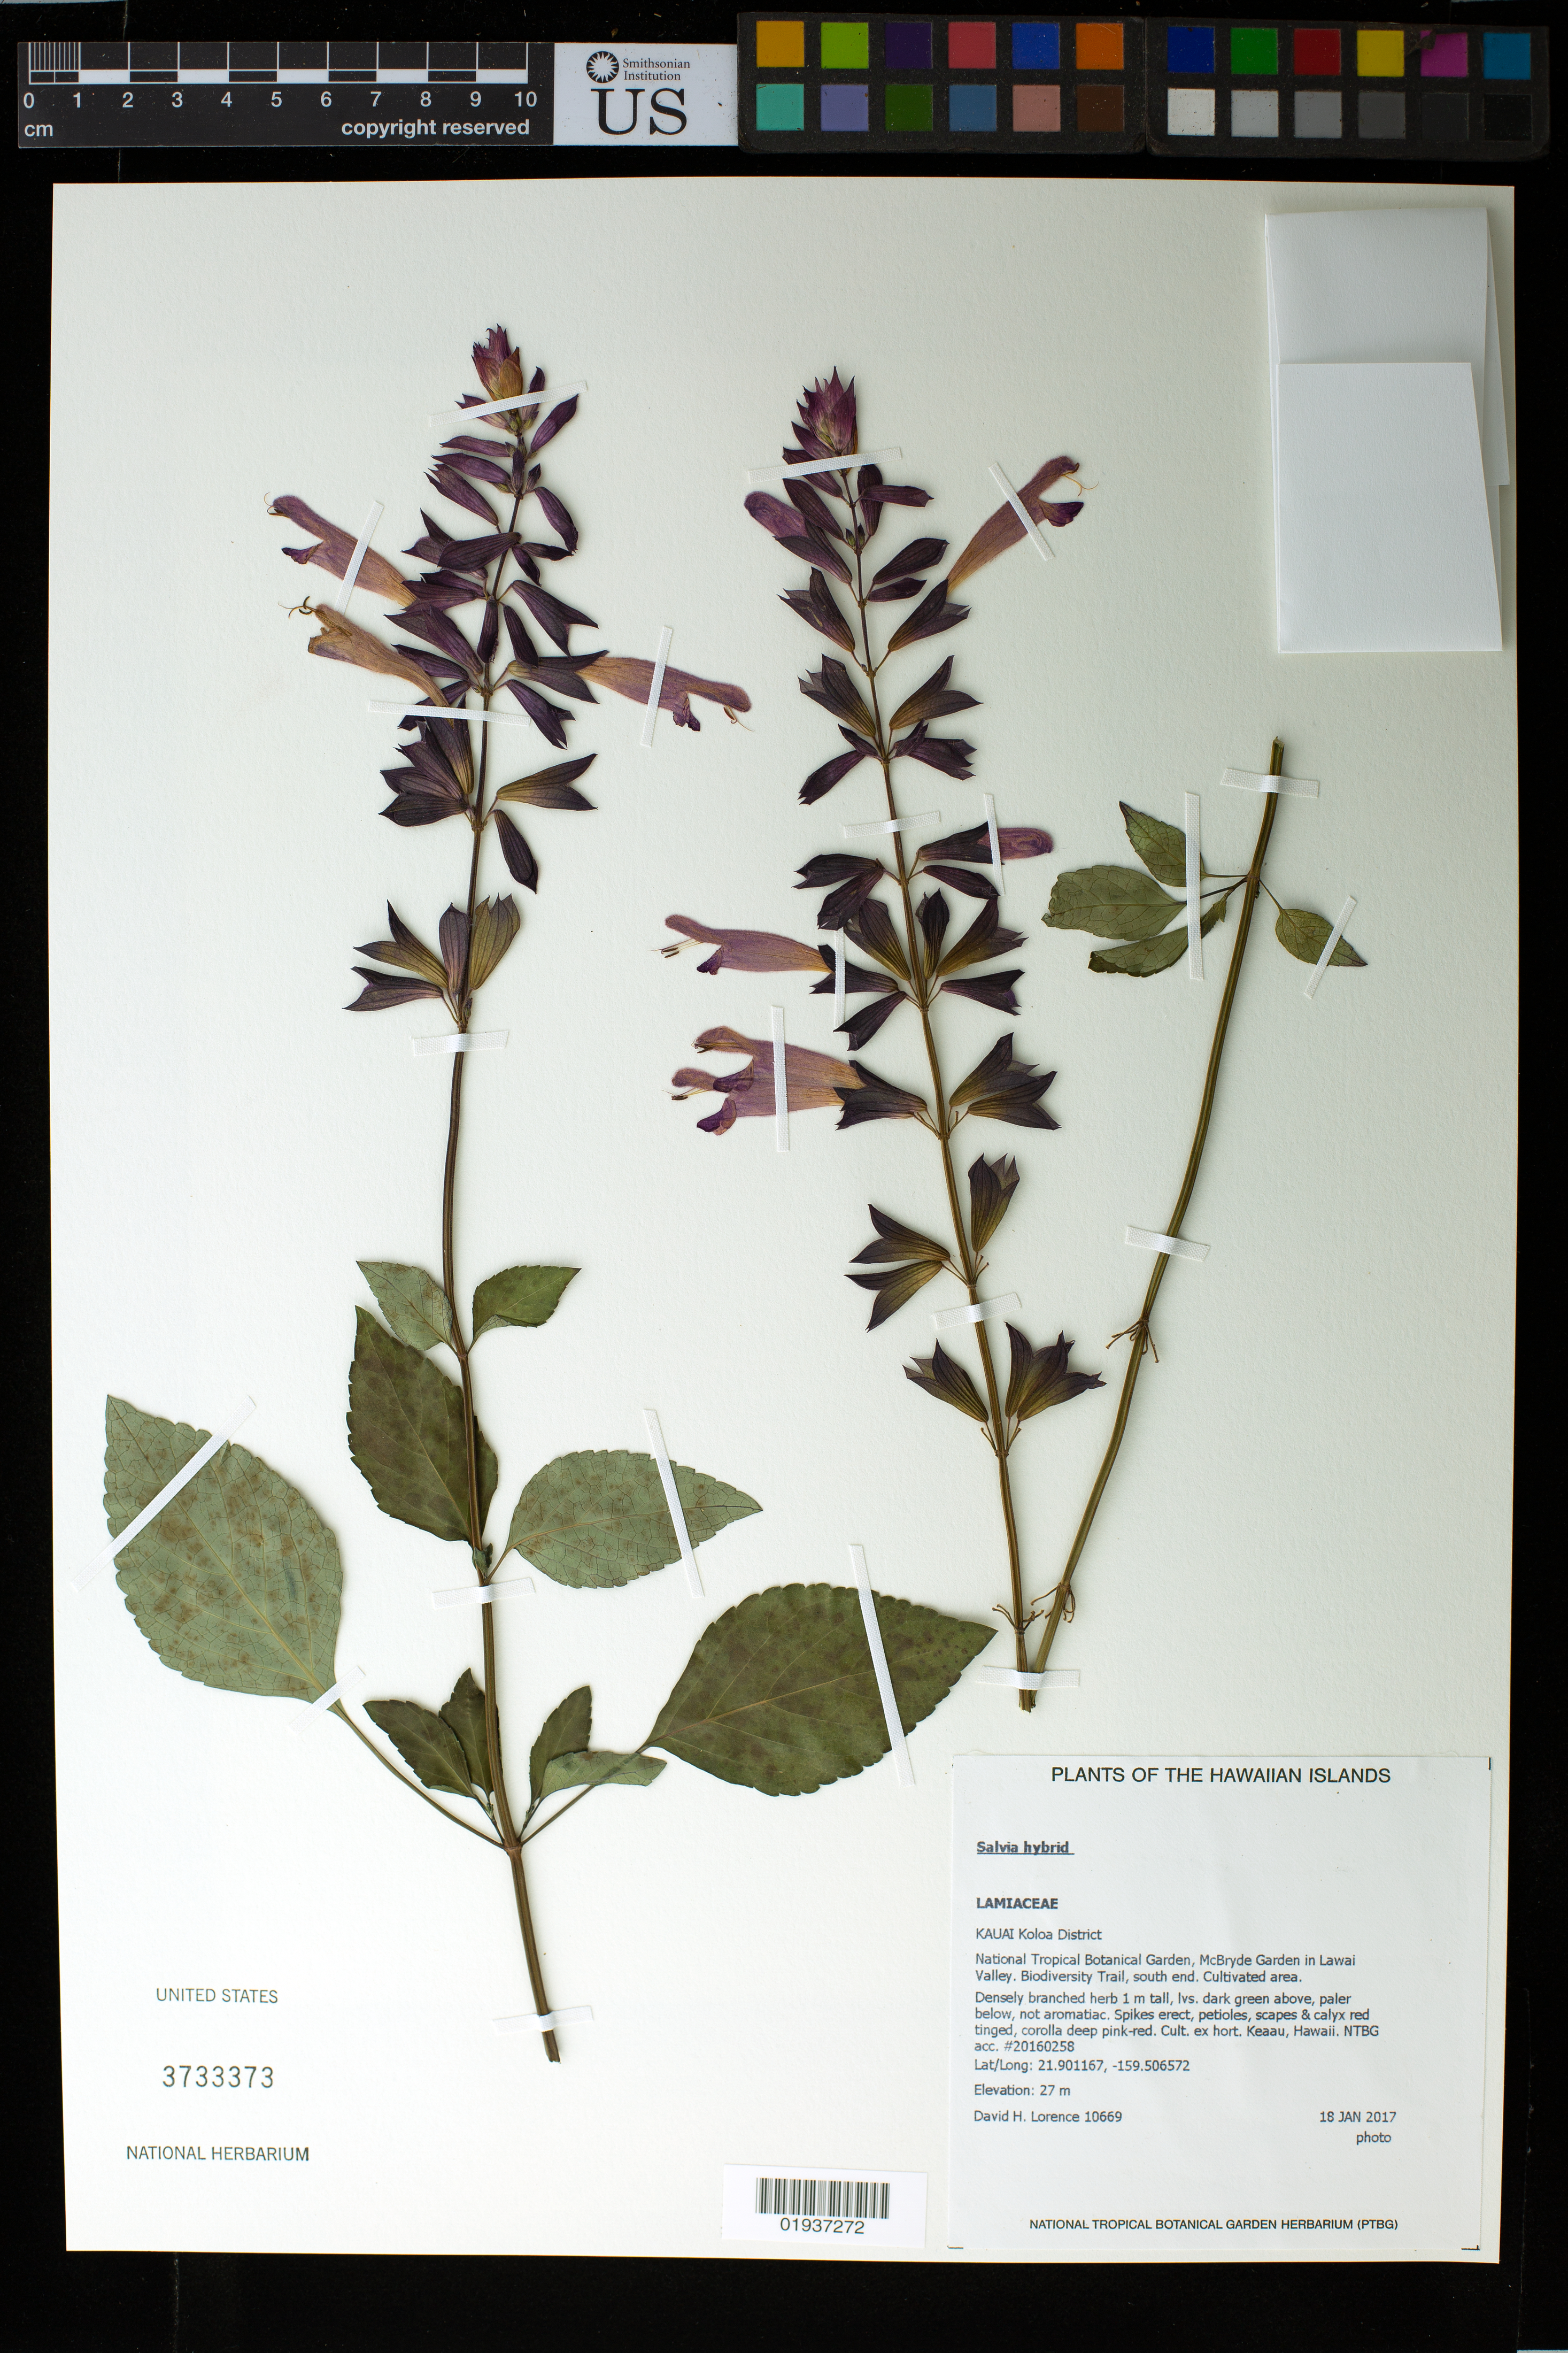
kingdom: Plantae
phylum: Tracheophyta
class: Magnoliopsida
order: Lamiales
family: Lamiaceae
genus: Salvia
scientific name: Salvia sp.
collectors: D. Lorence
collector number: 10669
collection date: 2017-01-18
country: United States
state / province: Hawaii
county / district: Kauai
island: Kaua'i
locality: Koloa District, National Tropical Botanical Garden in Lawai Valley, McBryde Garden, Biodiversity Trail, south end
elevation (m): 27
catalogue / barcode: US 3733373